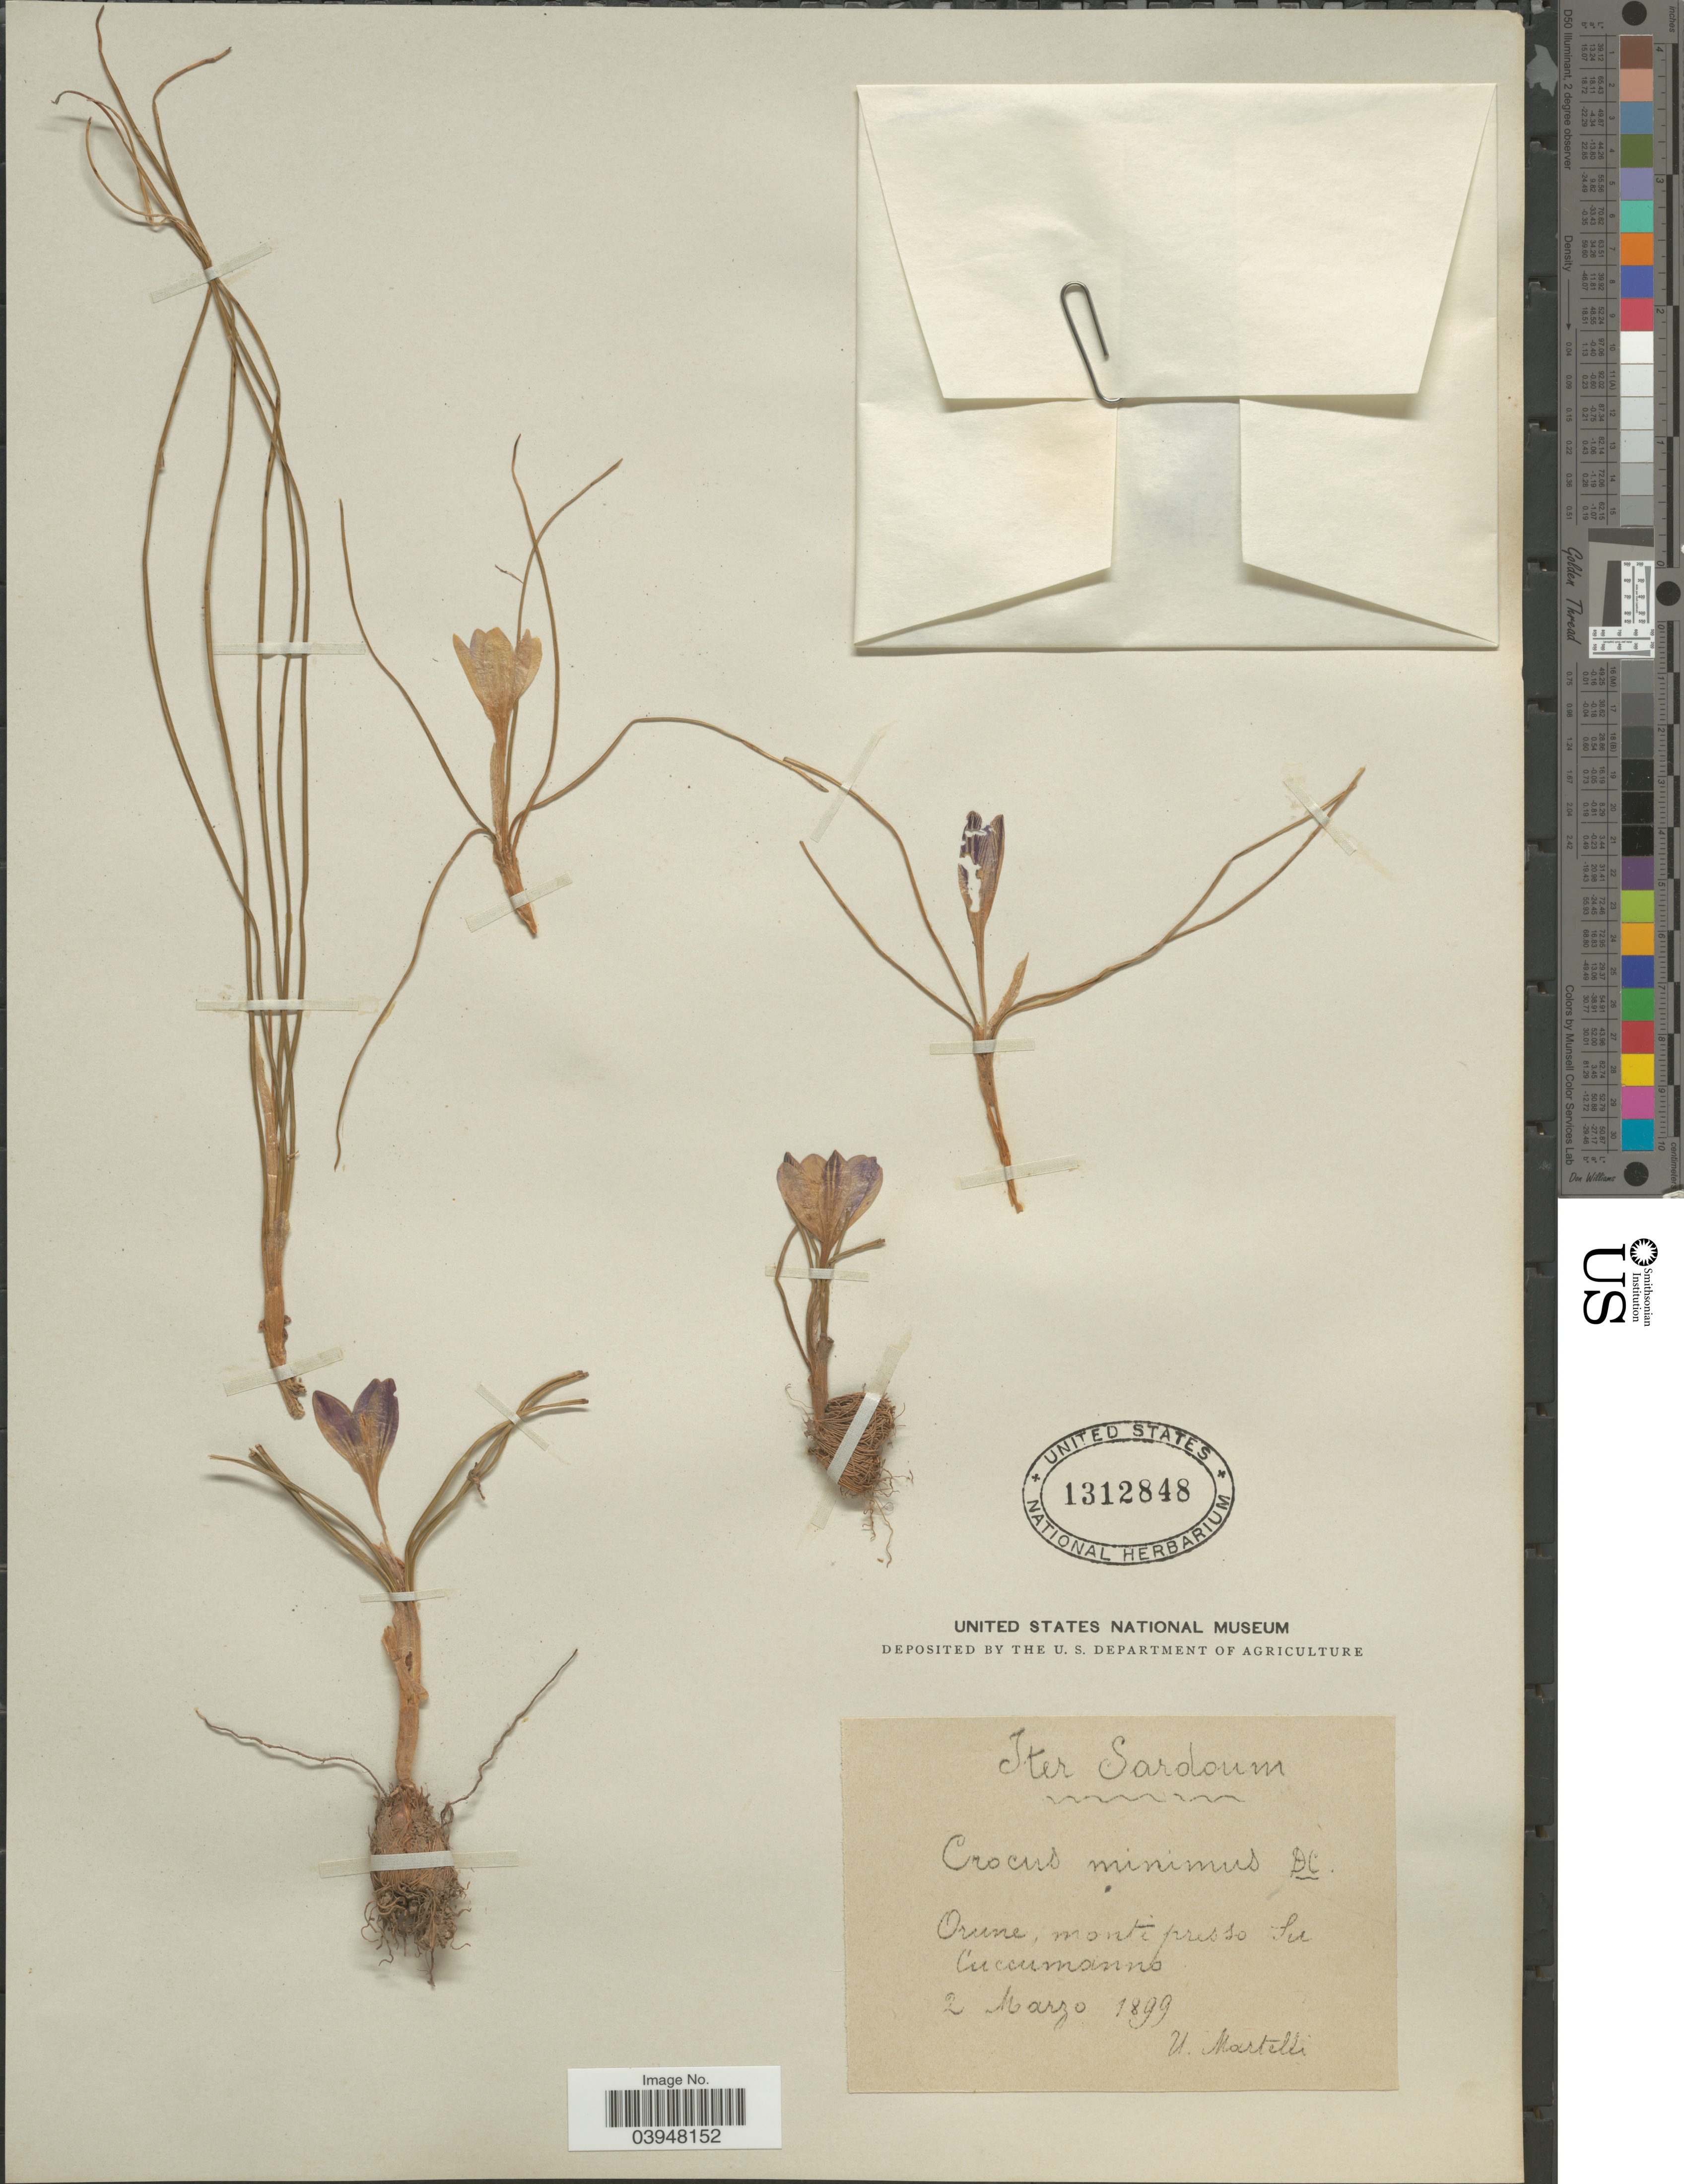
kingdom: Plantae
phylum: Tracheophyta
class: Liliopsida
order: Asparagales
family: Iridaceae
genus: Crocus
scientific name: Crocus minimus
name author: DC.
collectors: U. Martelli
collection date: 1899-03-02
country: Italy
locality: Sardoum. Orune, monti presso su Cuccumanno.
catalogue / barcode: US 1312848